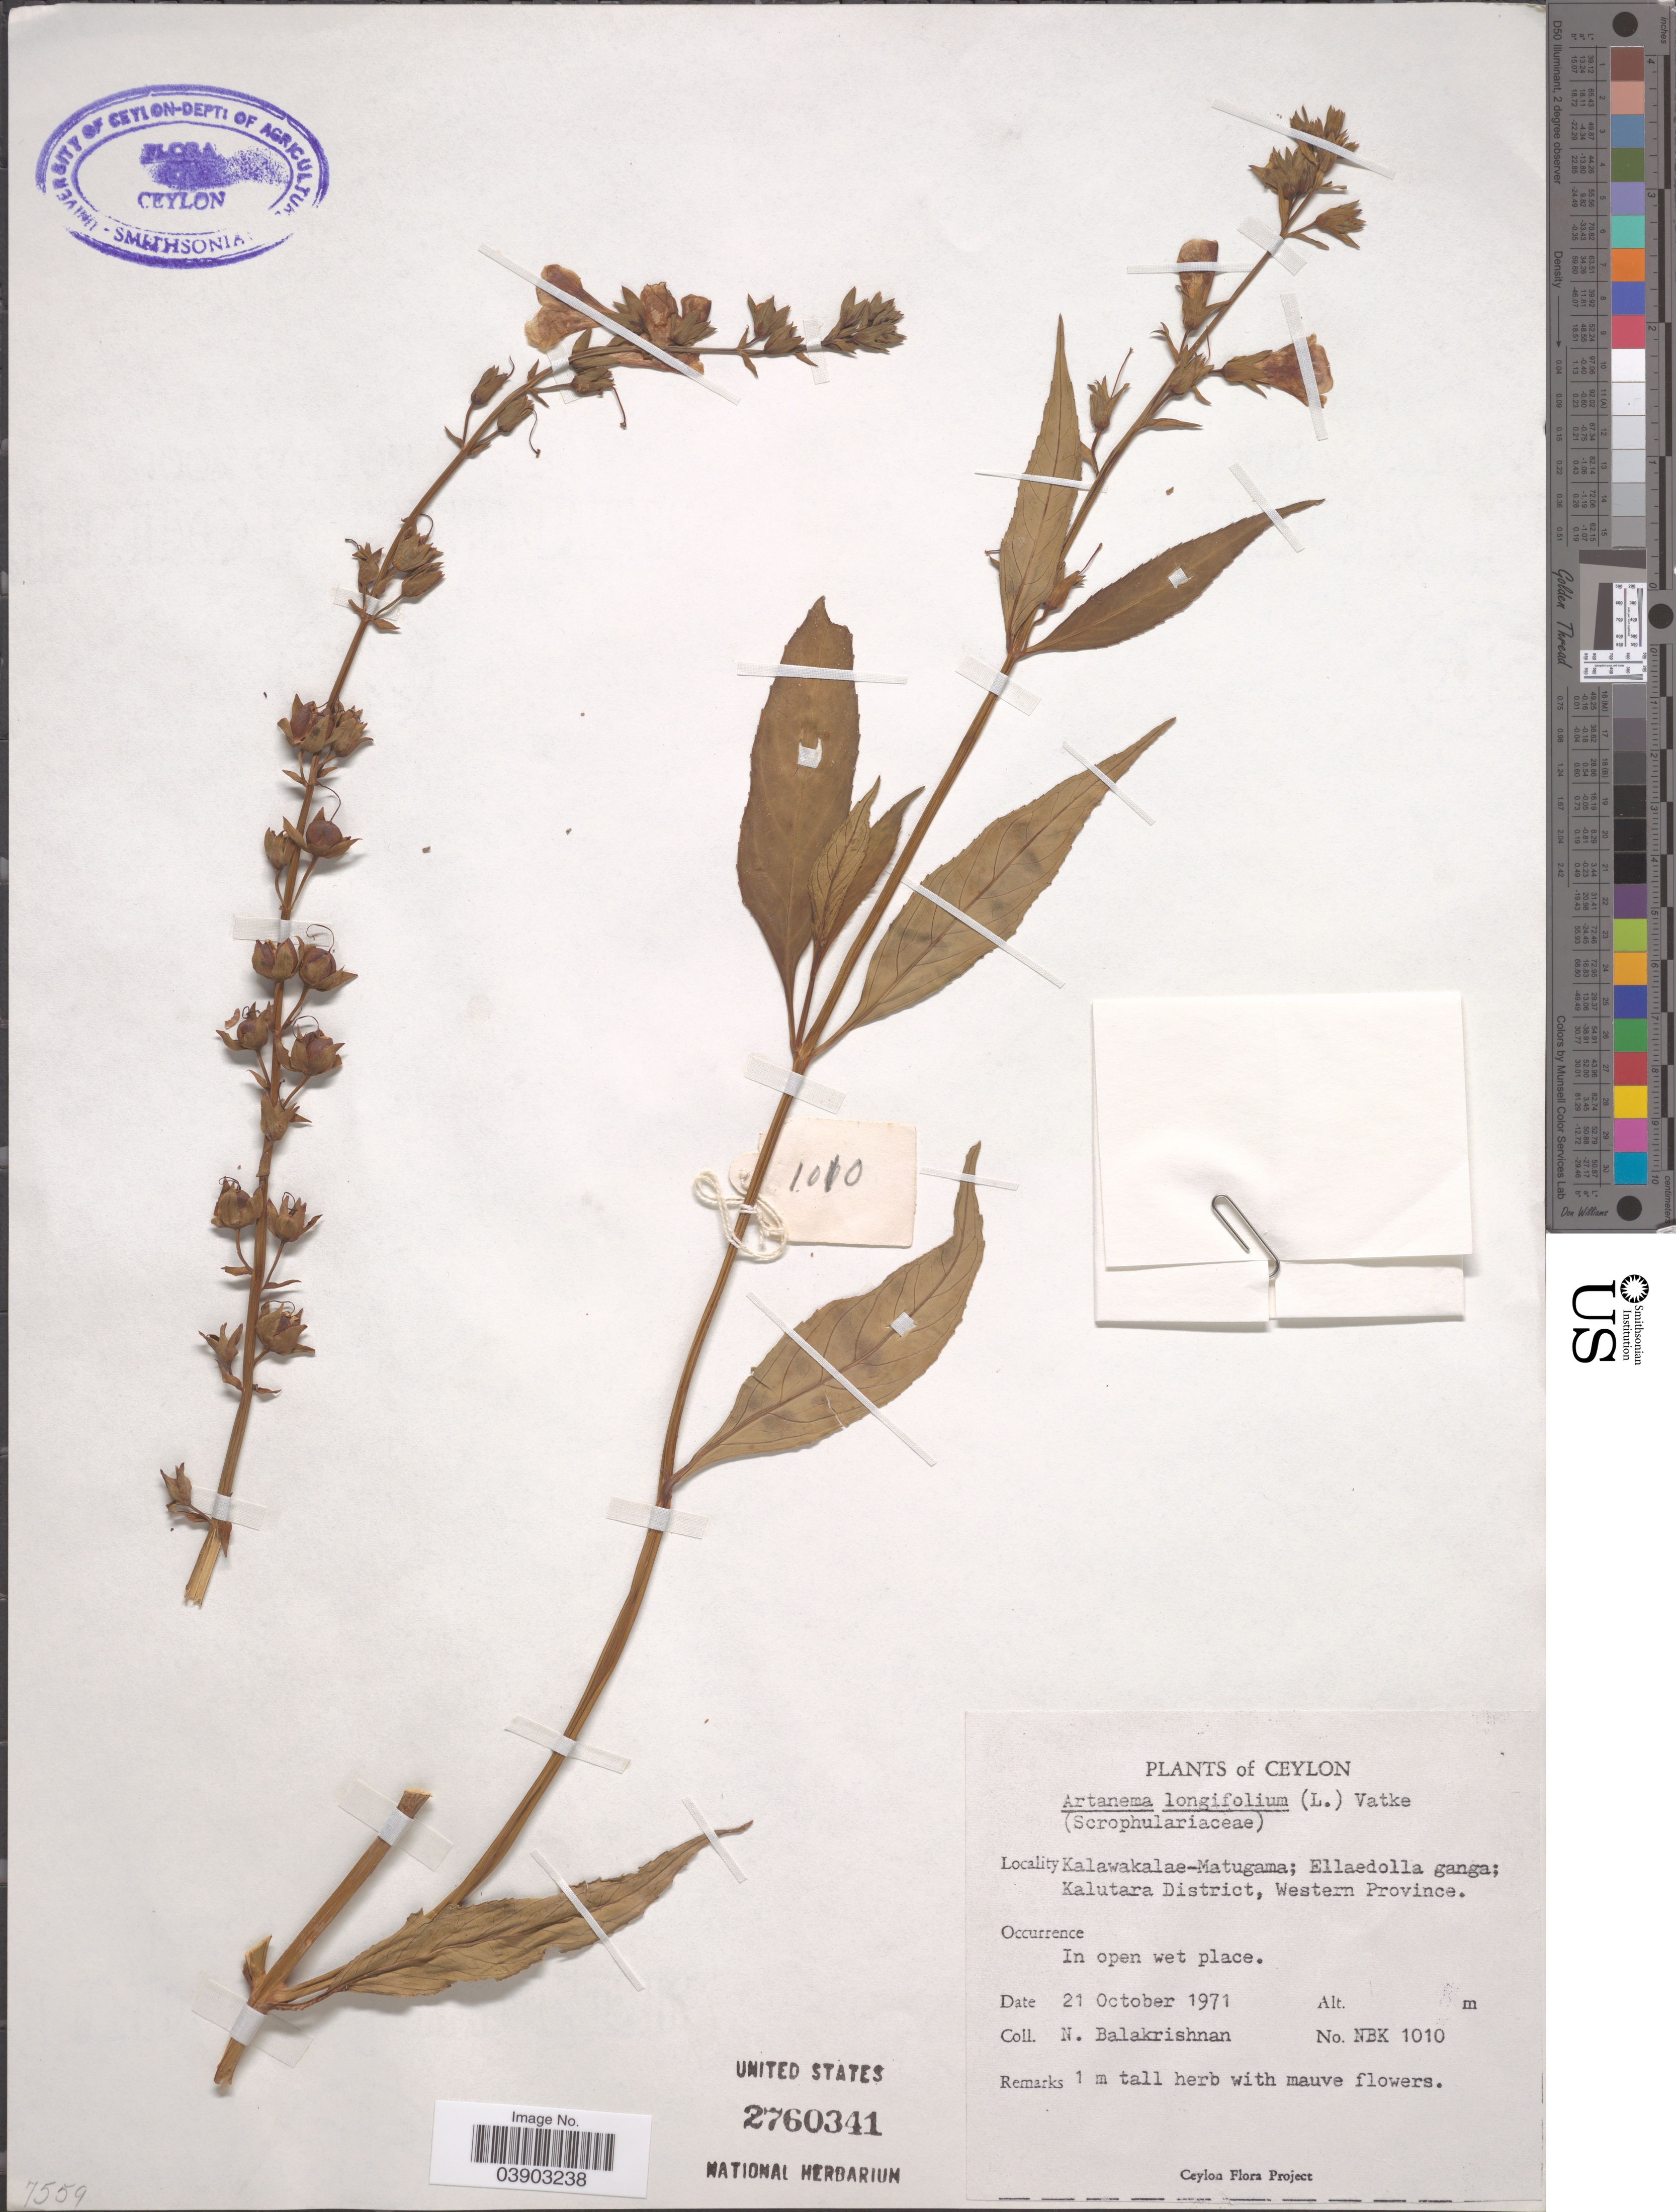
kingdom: Plantae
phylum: Tracheophyta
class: Magnoliopsida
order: Lamiales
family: Linderniaceae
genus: Artanema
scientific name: Artanema longifolium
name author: (L.) Vatke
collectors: N. Balakrishnan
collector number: NBK1010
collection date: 1971-10-21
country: Sri Lanka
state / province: Western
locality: Ceylon. Kalawakalae-Matugama; Ellaedolla ganga; Kalutara District, Western Province.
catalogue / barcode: US 2760341